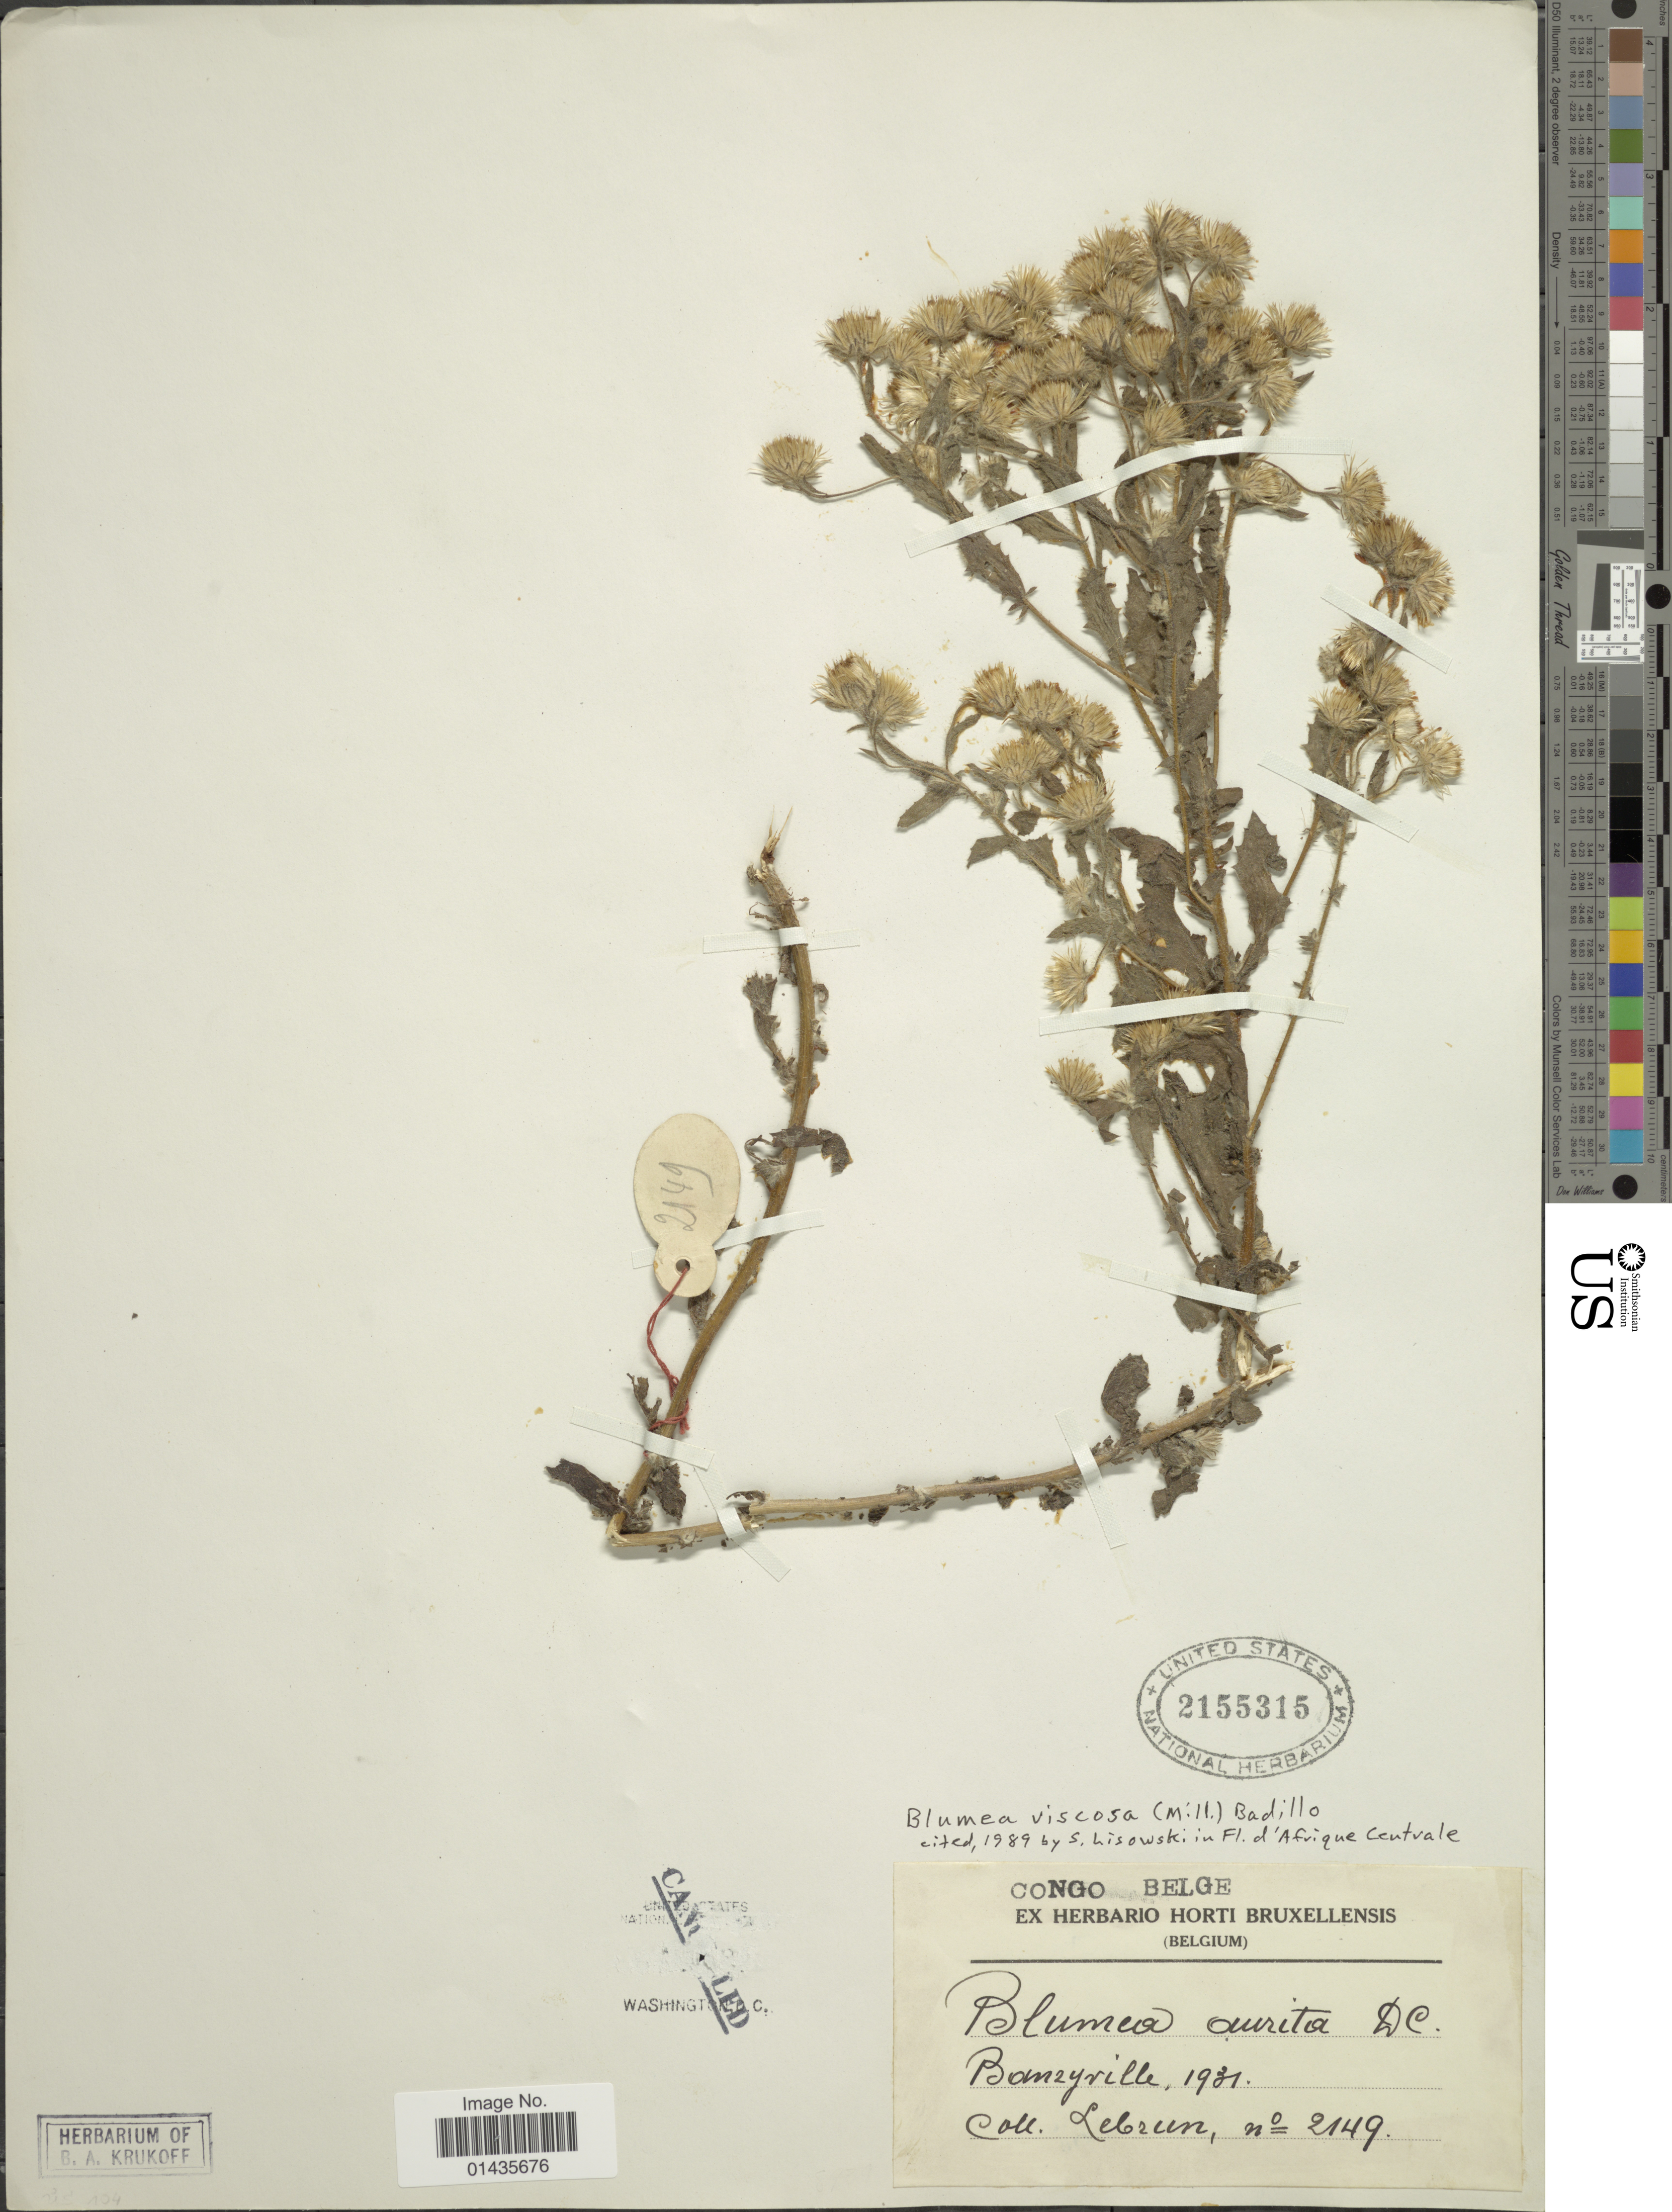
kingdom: Plantae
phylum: Tracheophyta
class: Magnoliopsida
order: Asterales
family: Asteraceae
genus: Blumea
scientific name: Blumea viscosa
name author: (Mill.) V.M. Badillo ex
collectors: J.A. Lebrun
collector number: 2149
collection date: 1931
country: Congo, Democratic Republic of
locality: Congo Belge, Banzyville.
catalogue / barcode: US 2155315